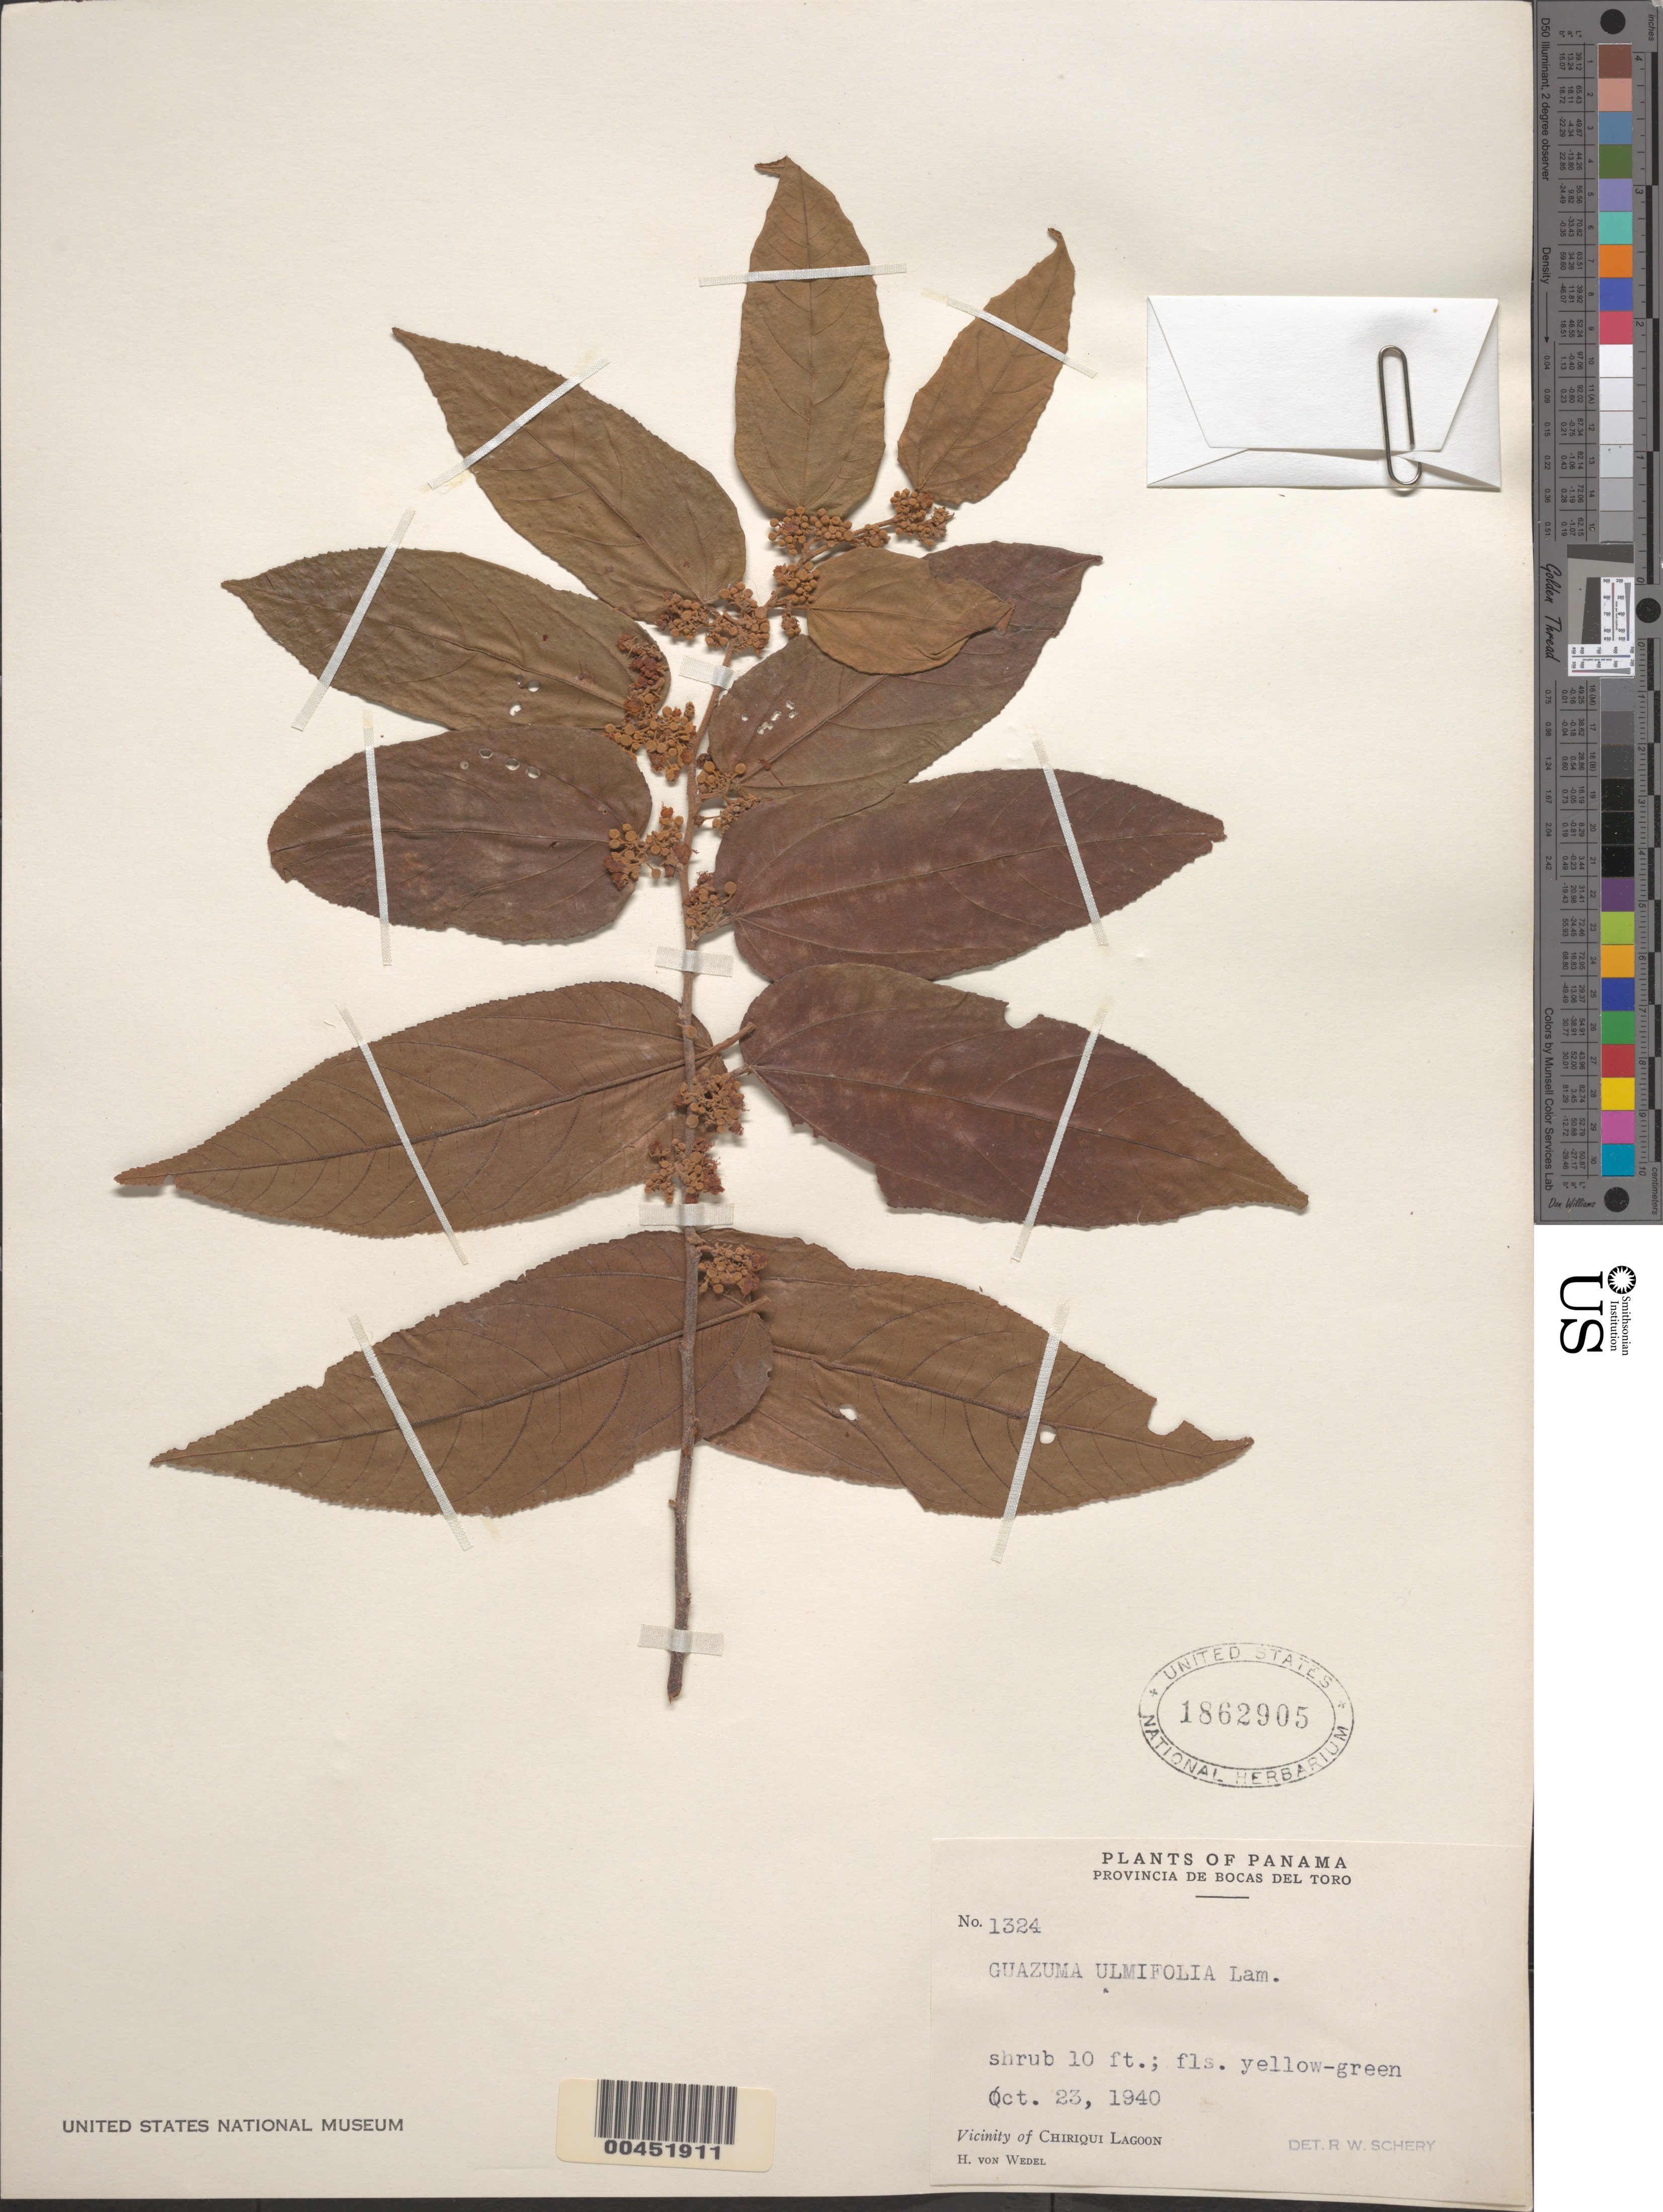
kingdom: Plantae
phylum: Tracheophyta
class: Magnoliopsida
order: Malvales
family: Malvaceae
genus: Guazuma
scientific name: Guazuma ulmifolia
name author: Lam.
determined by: Schery, Robert W.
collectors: C. V. Piper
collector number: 1324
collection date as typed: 23 Oct 1940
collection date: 1940-10-23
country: Panama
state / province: Bocas del Toro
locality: Vicinity of Chiriqui Lagoon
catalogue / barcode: US 1862905